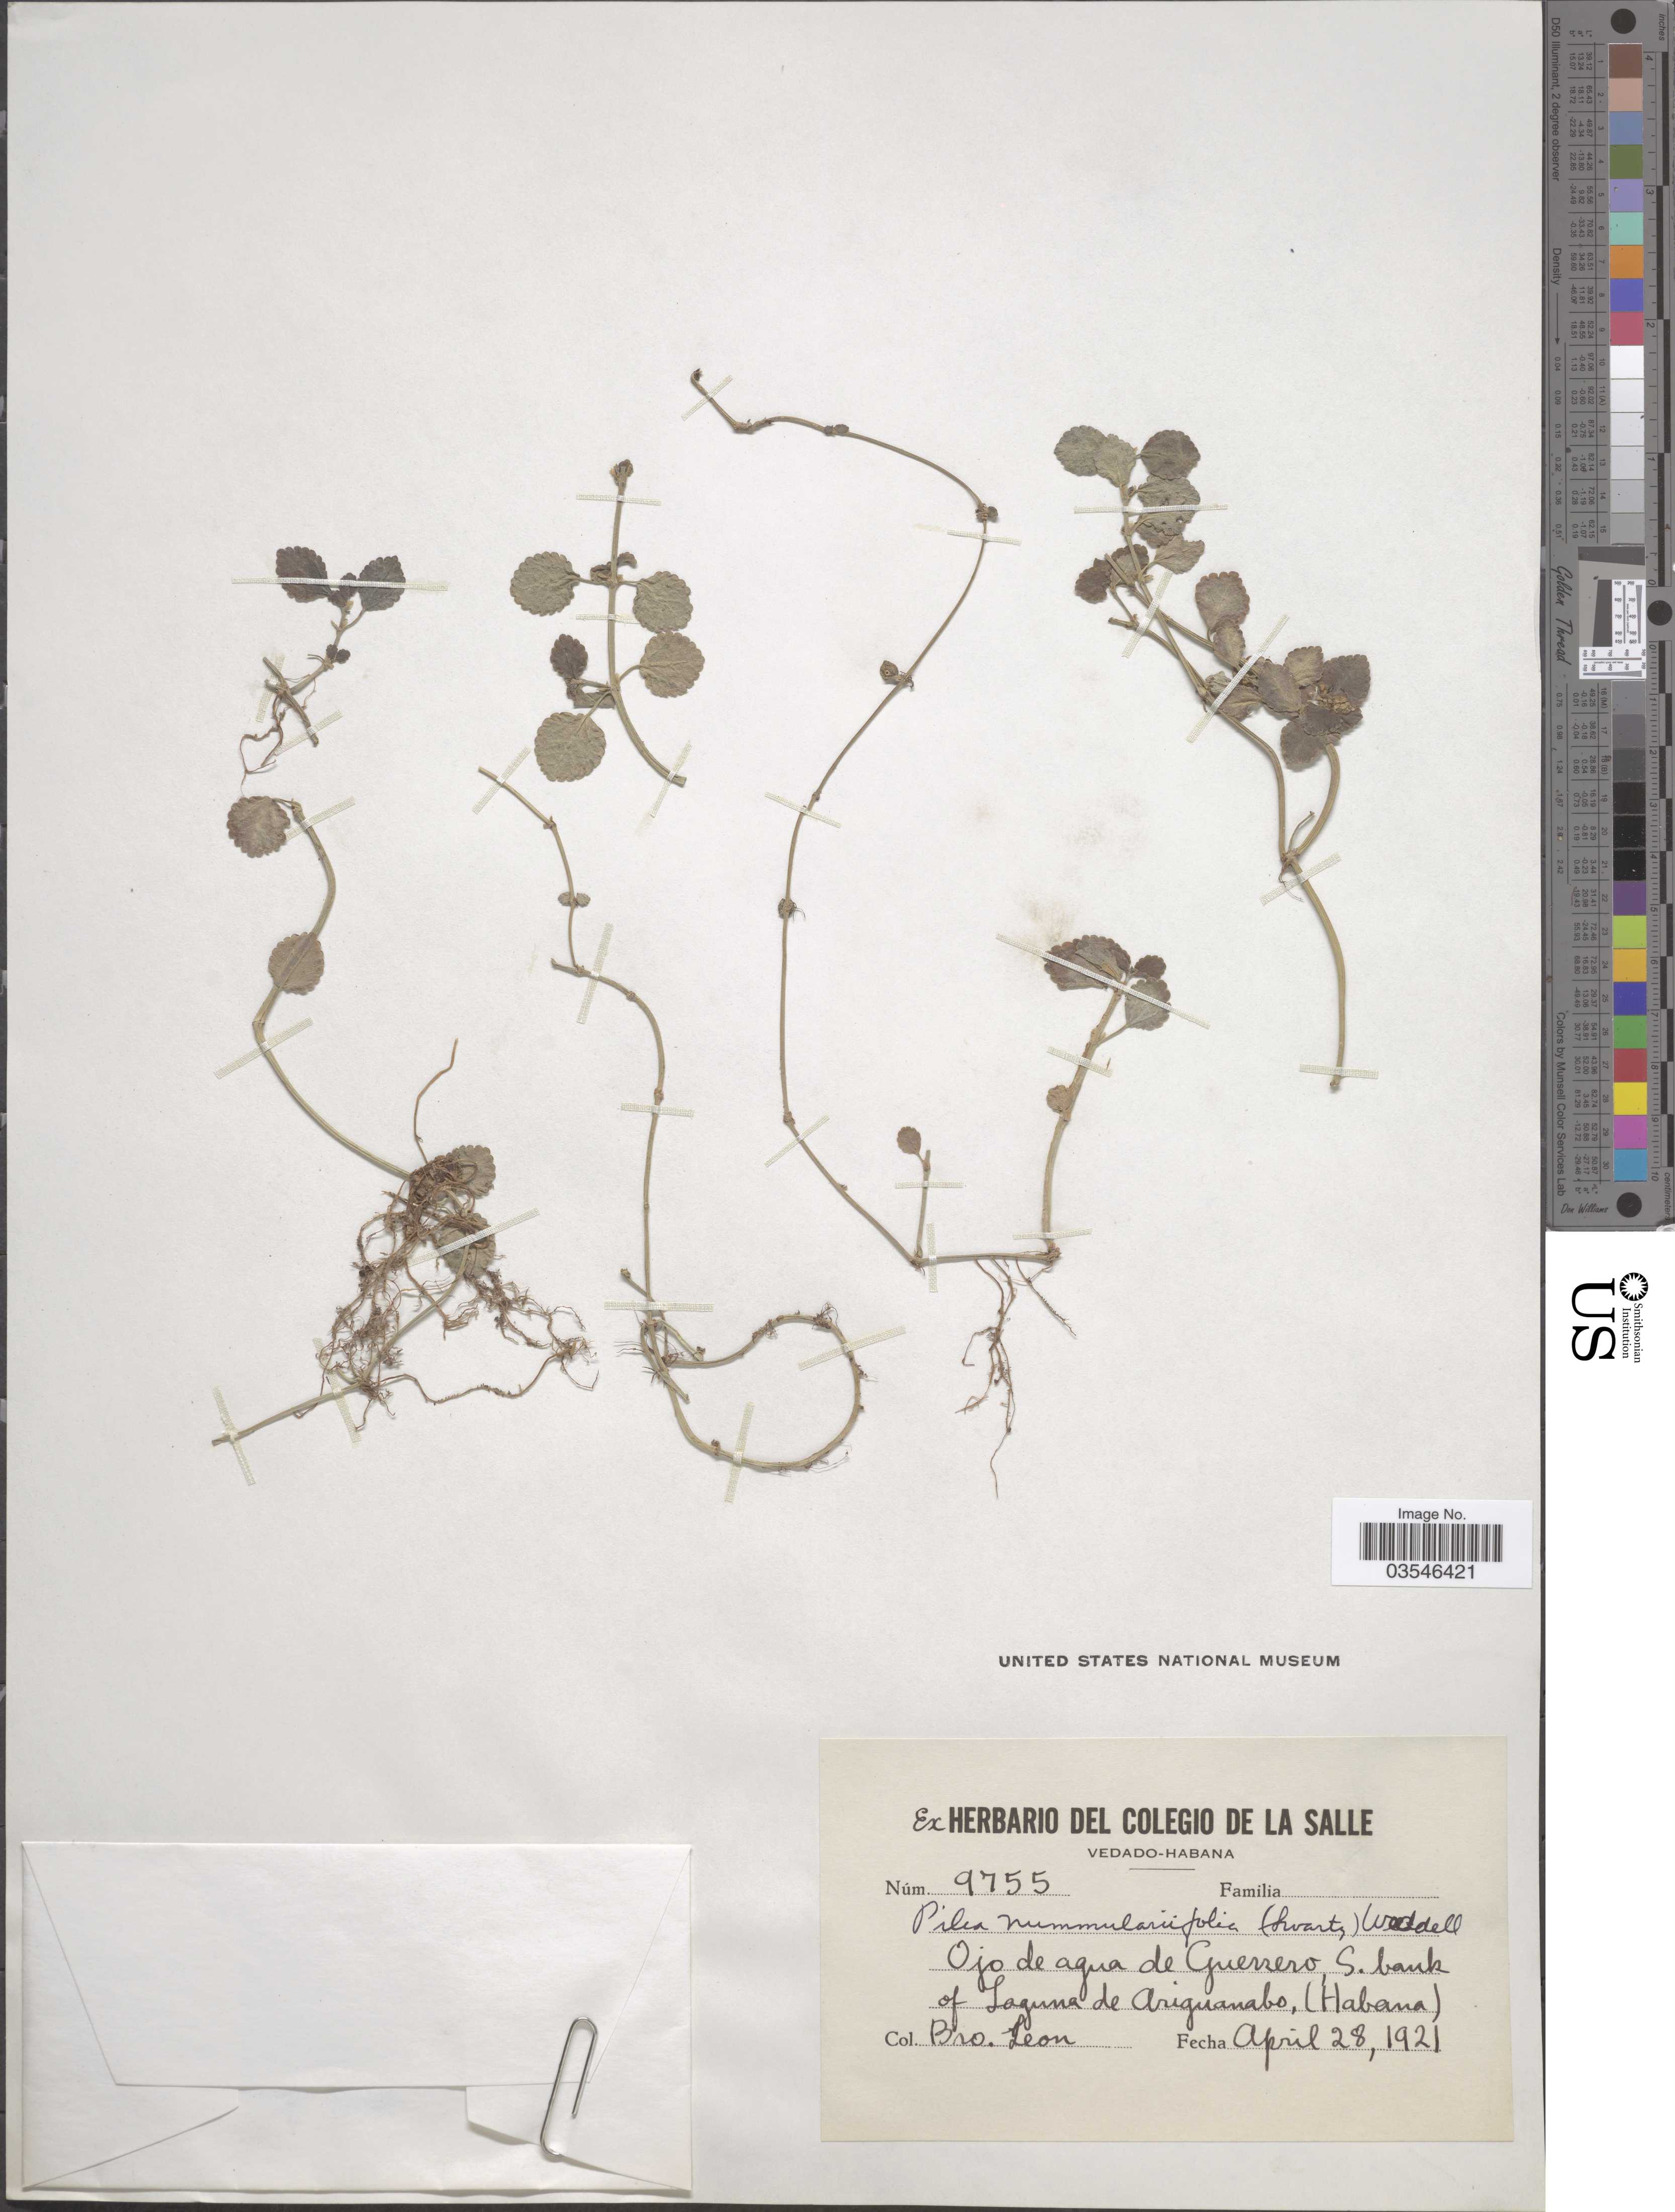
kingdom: Plantae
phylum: Tracheophyta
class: Magnoliopsida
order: Rosales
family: Urticaceae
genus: Pilea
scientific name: Pilea nummularifolia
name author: (Sw.) Wedd.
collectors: Bro. León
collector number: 9755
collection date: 1921-04-28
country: Cuba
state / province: La Habana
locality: Ojo de agua de Guerrero, S. bank of Laguna de Ariguanabo, (Habana).